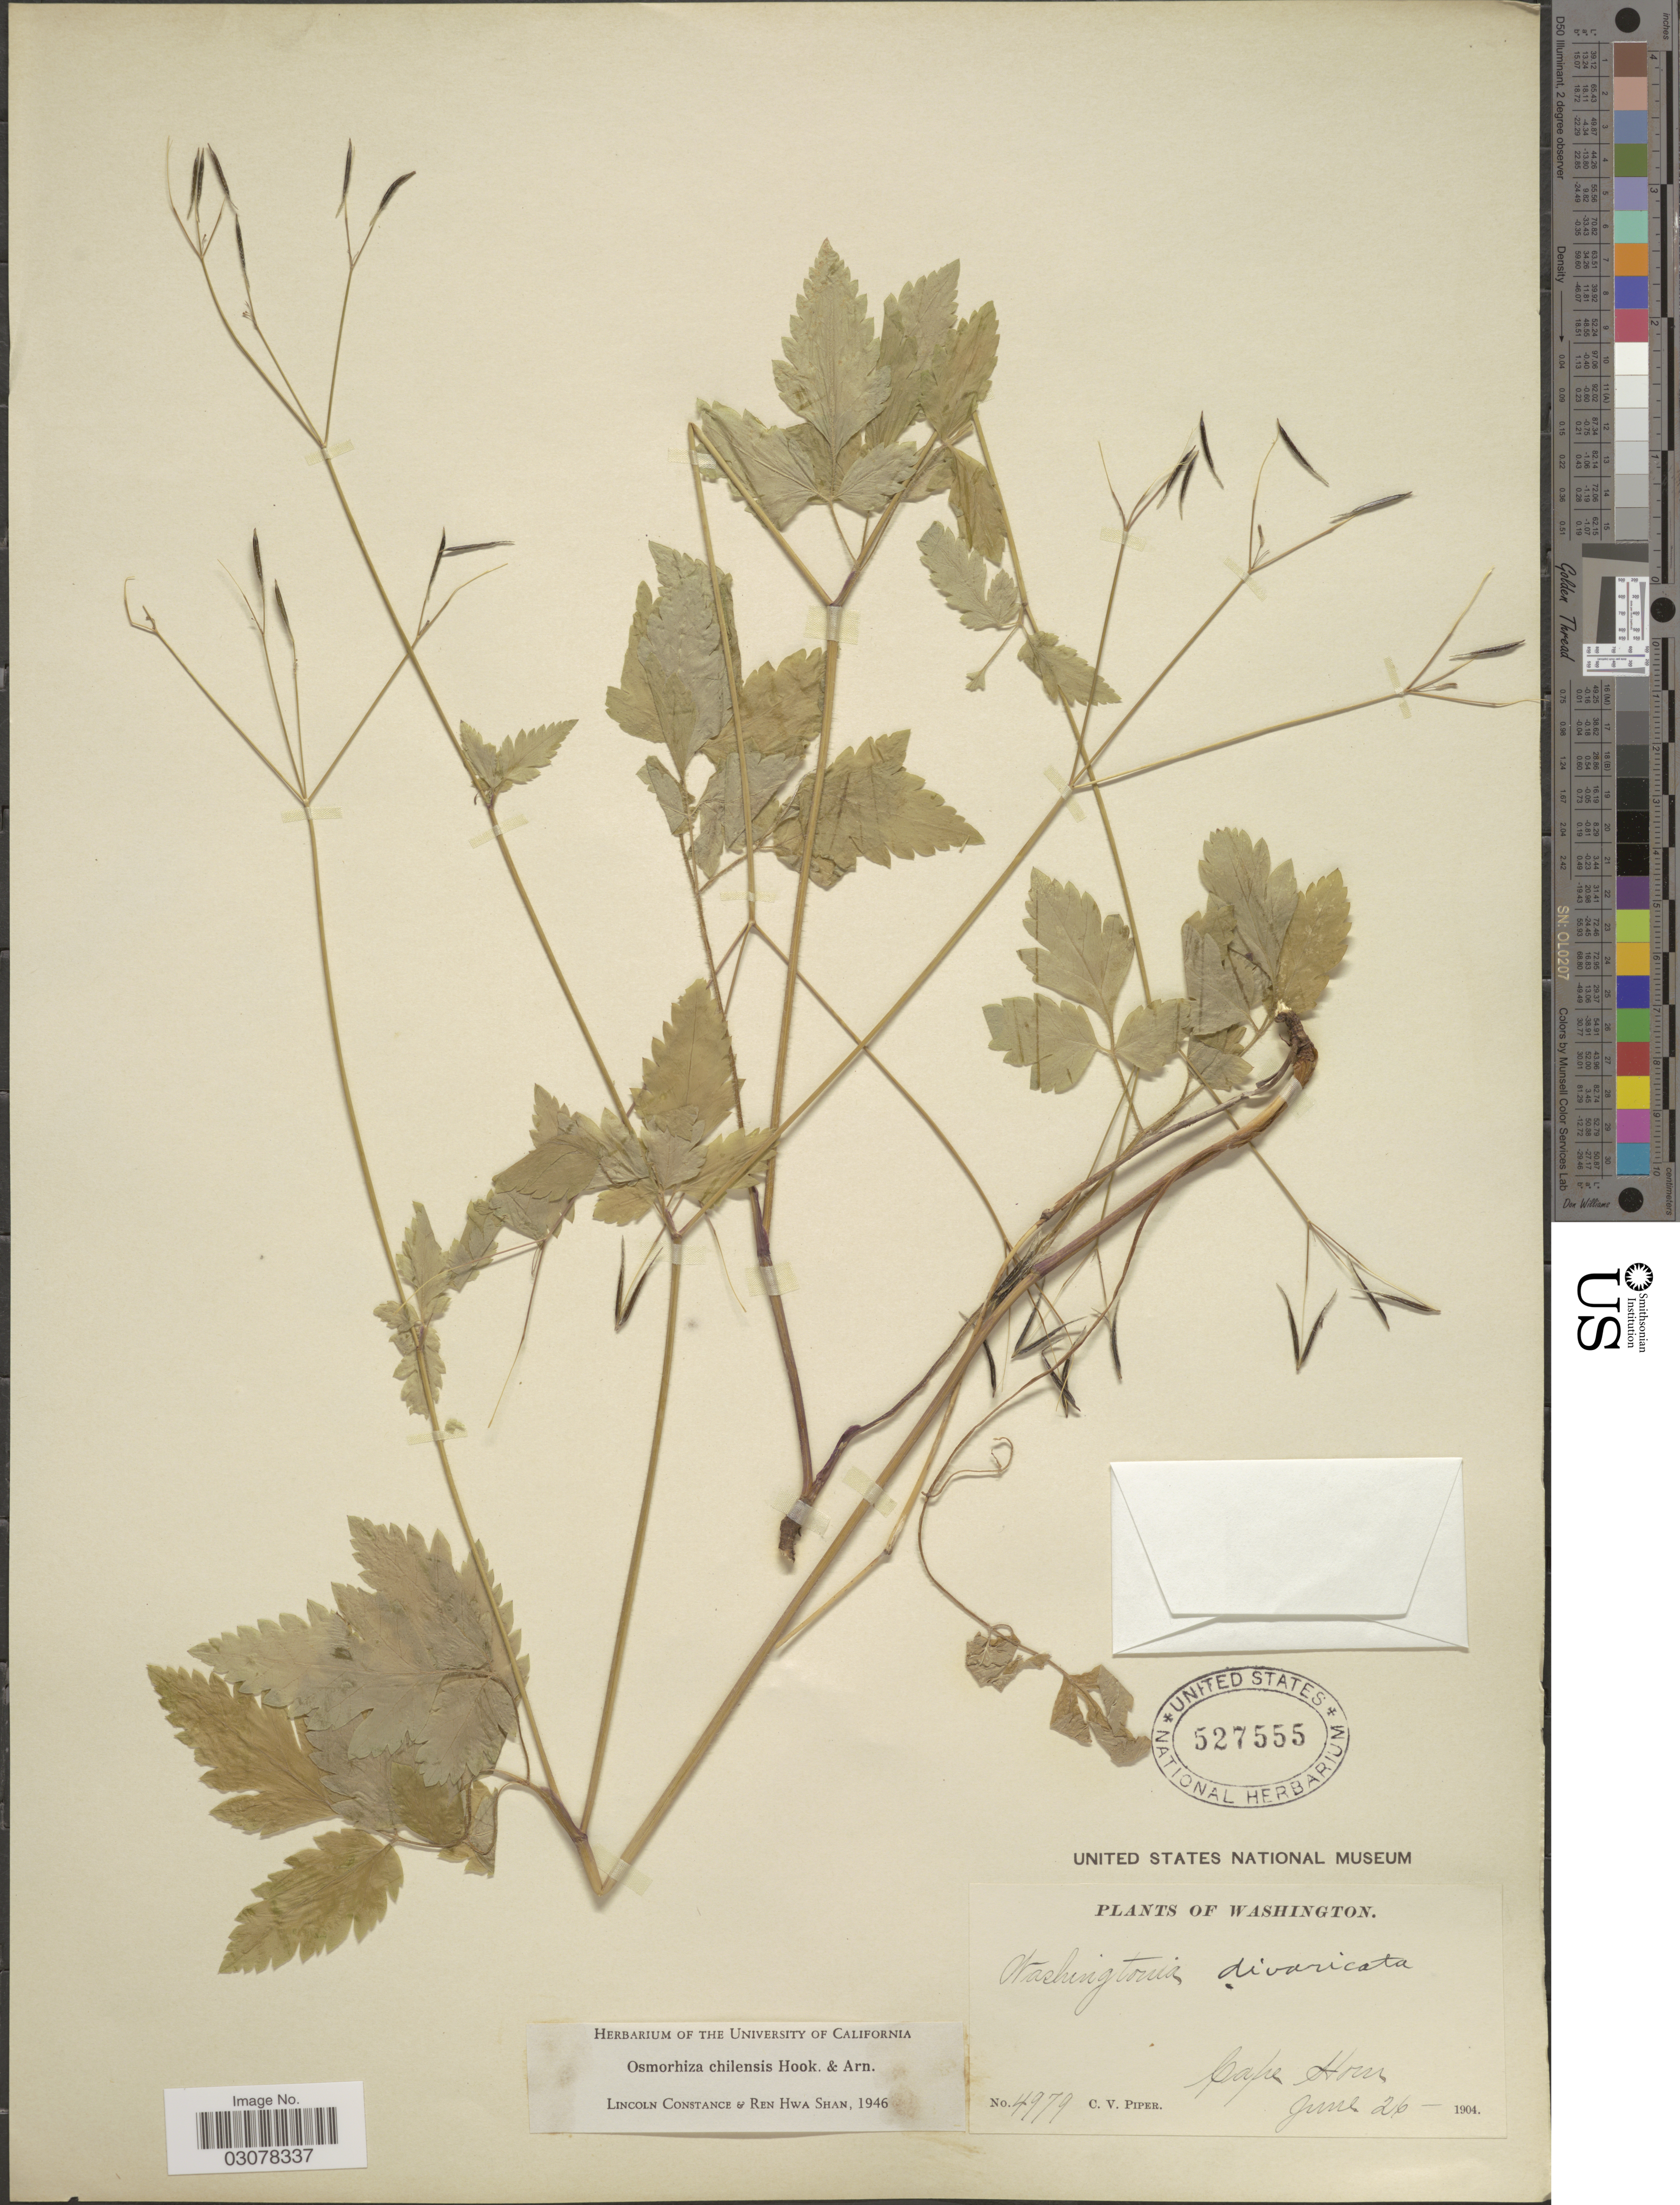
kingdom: Plantae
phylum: Tracheophyta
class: Magnoliopsida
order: Apiales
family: Apiaceae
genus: Osmorhiza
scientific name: Osmorhiza chilensis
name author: Hook. & Arn.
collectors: C. V. Piper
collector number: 4979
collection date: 1904-06-26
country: United States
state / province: Washington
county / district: Skamania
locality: Cape Horn.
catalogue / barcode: US 527555